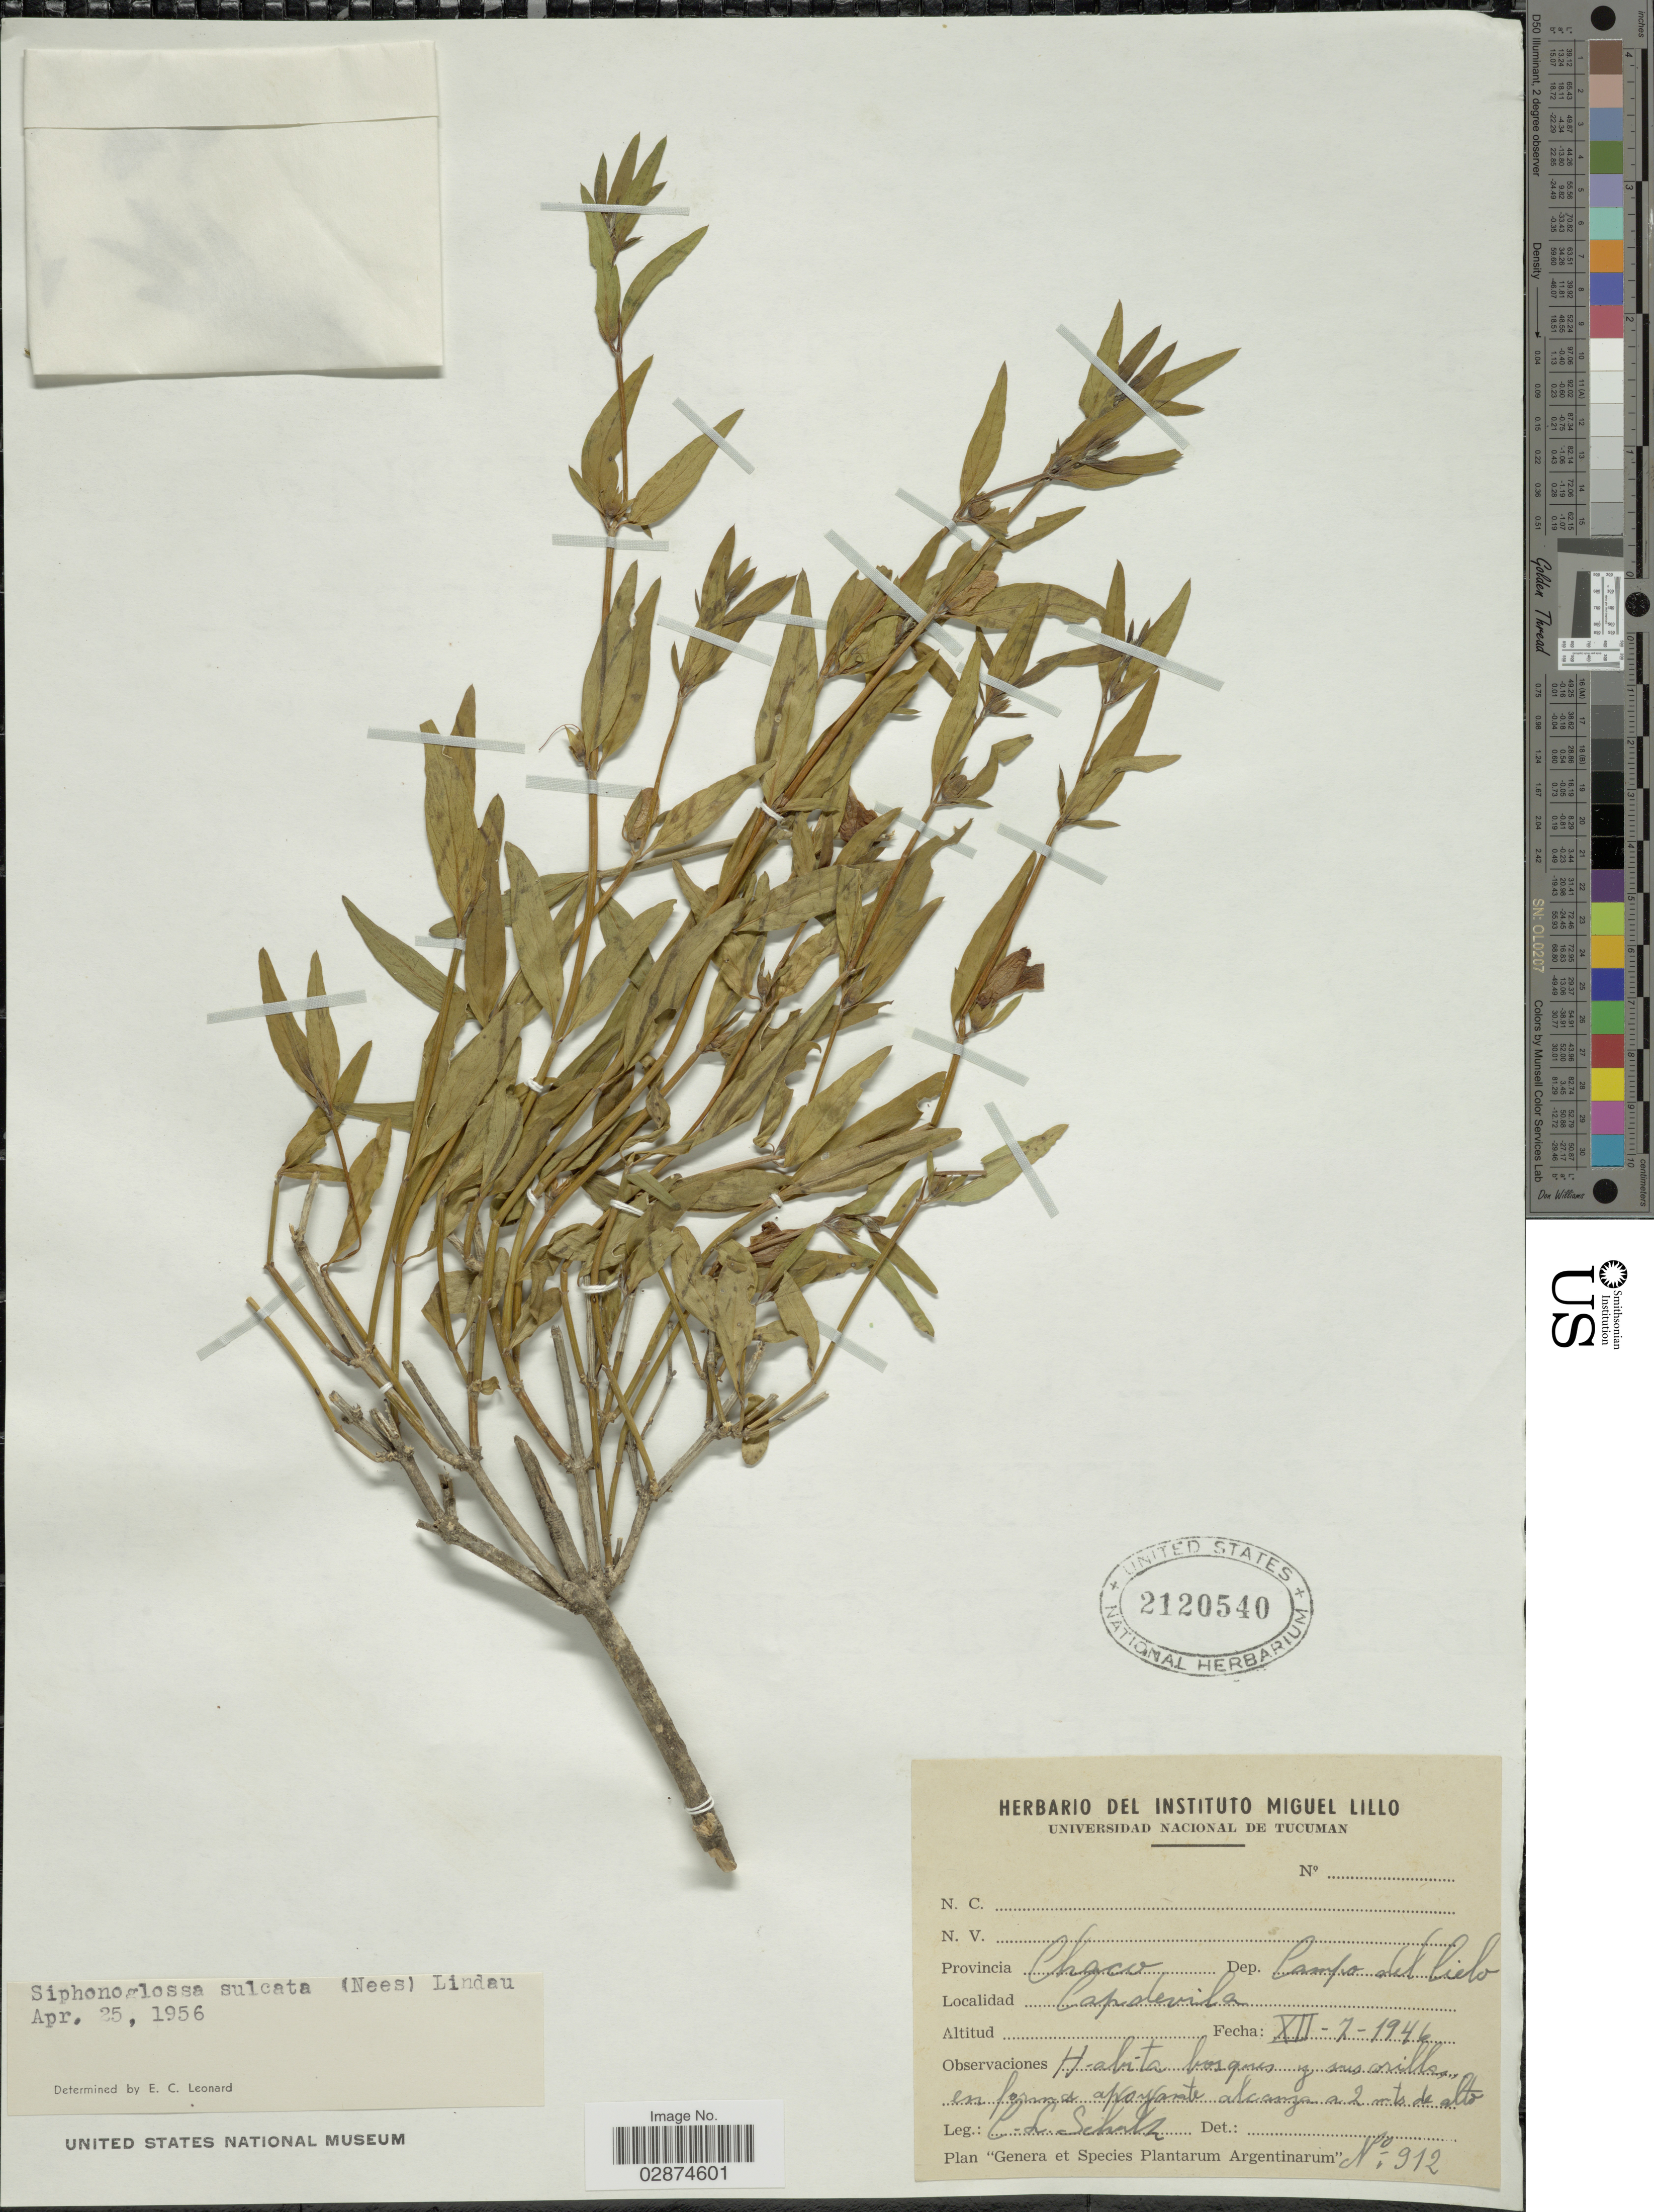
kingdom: Plantae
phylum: Tracheophyta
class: Magnoliopsida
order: Lamiales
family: Acanthaceae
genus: Yeatesia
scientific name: Yeatesia sulcata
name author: (Nees) Hilsenb.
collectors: C. L. Schulz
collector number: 912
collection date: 1946-12-07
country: Argentina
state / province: Chaco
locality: Dep. Campo del Cielo. Capdevila.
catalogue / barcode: US 2120540